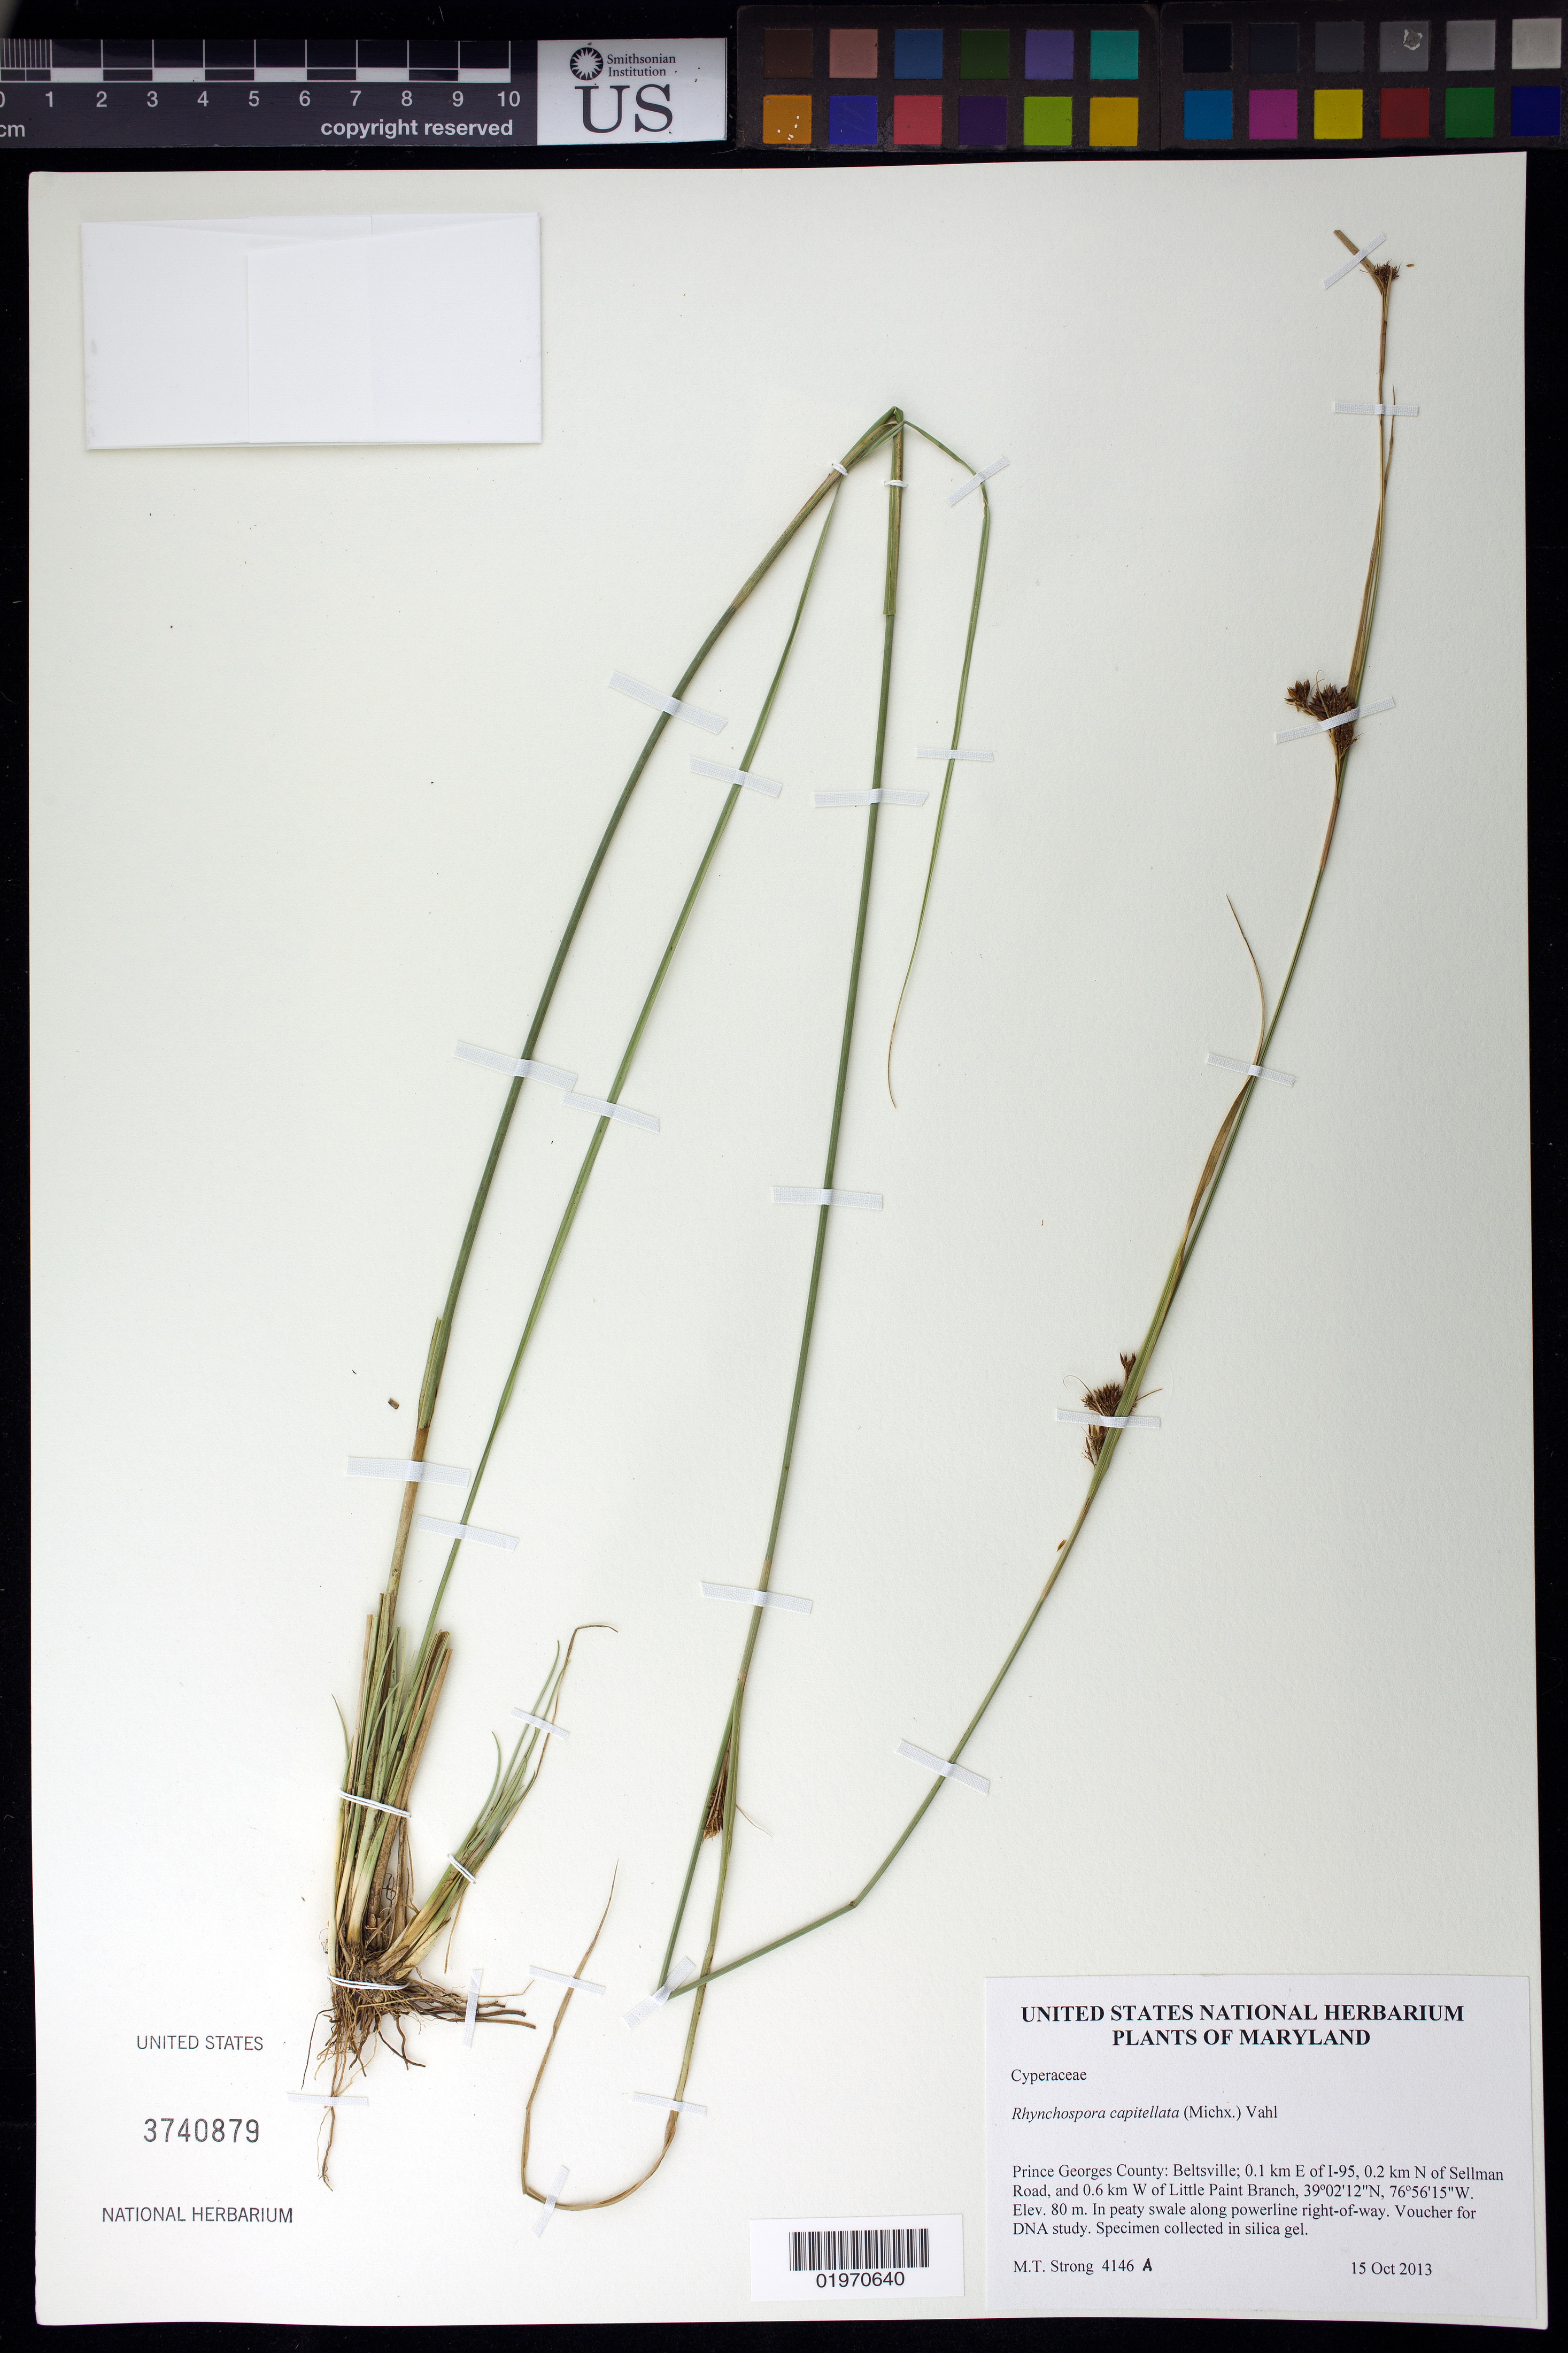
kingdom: Plantae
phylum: Tracheophyta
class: Liliopsida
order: Poales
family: Cyperaceae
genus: Rhynchospora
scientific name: Rhynchospora capitellata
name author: (Michx.) Vahl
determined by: Strong, Mark T., (BOT), Smithsonian Institution - National Museum of Natural History (UNITED STATES)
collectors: M. T. Strong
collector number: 4146 A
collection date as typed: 15 Oct 2013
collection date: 2013-10-15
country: United States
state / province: Maryland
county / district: Prince Georges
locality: Along powerline right-of-way, 0.1 km E of I-95, 0.2 km N of Sellman Road, and 0.6 km W of Little Paint Branch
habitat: In peaty swale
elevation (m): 80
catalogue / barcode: US 3740879